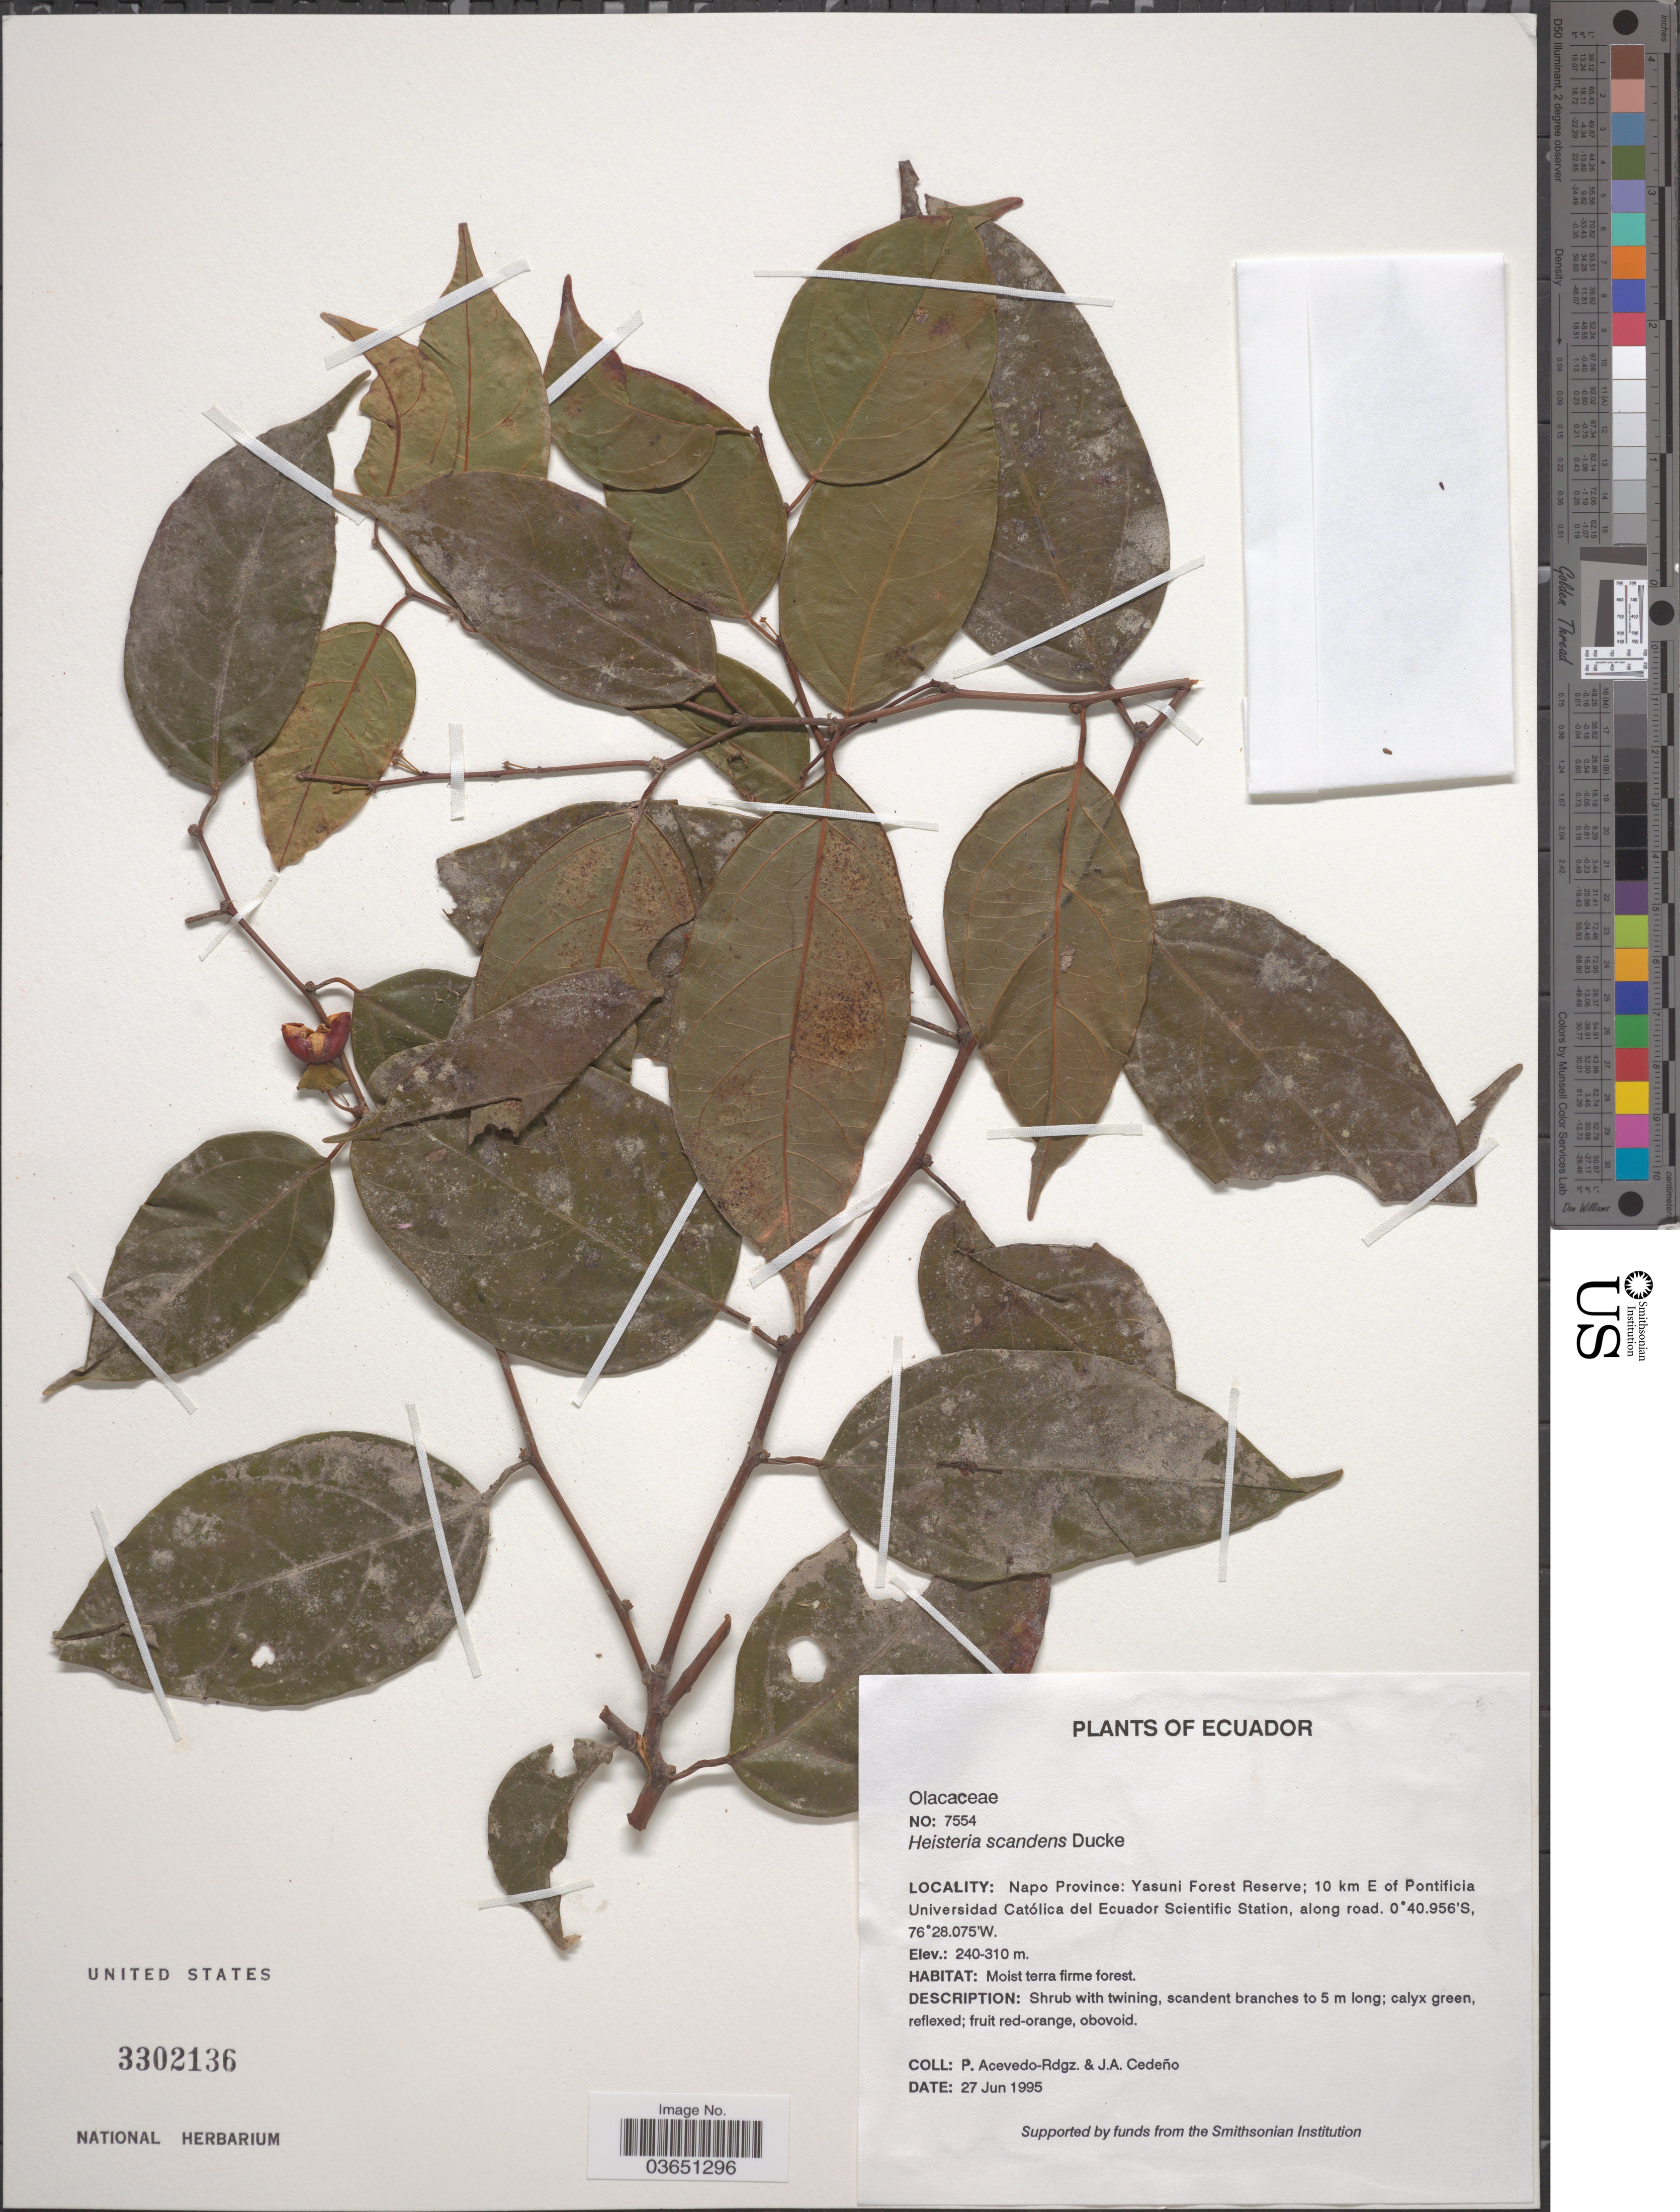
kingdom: Plantae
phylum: Tracheophyta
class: Magnoliopsida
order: Santalales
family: Erythropalaceae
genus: Heisteria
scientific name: Heisteria scandens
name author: Ducke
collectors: P. Acevedo-Rodr. & J. A. Cedeno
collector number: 7554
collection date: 1995-06-27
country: Ecuador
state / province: Napo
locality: Yasuni Forest Reserve; 10 km E of Pontificia Universidad Católica del Ecuador Scientific Station, along road.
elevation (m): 240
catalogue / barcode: US 3302136